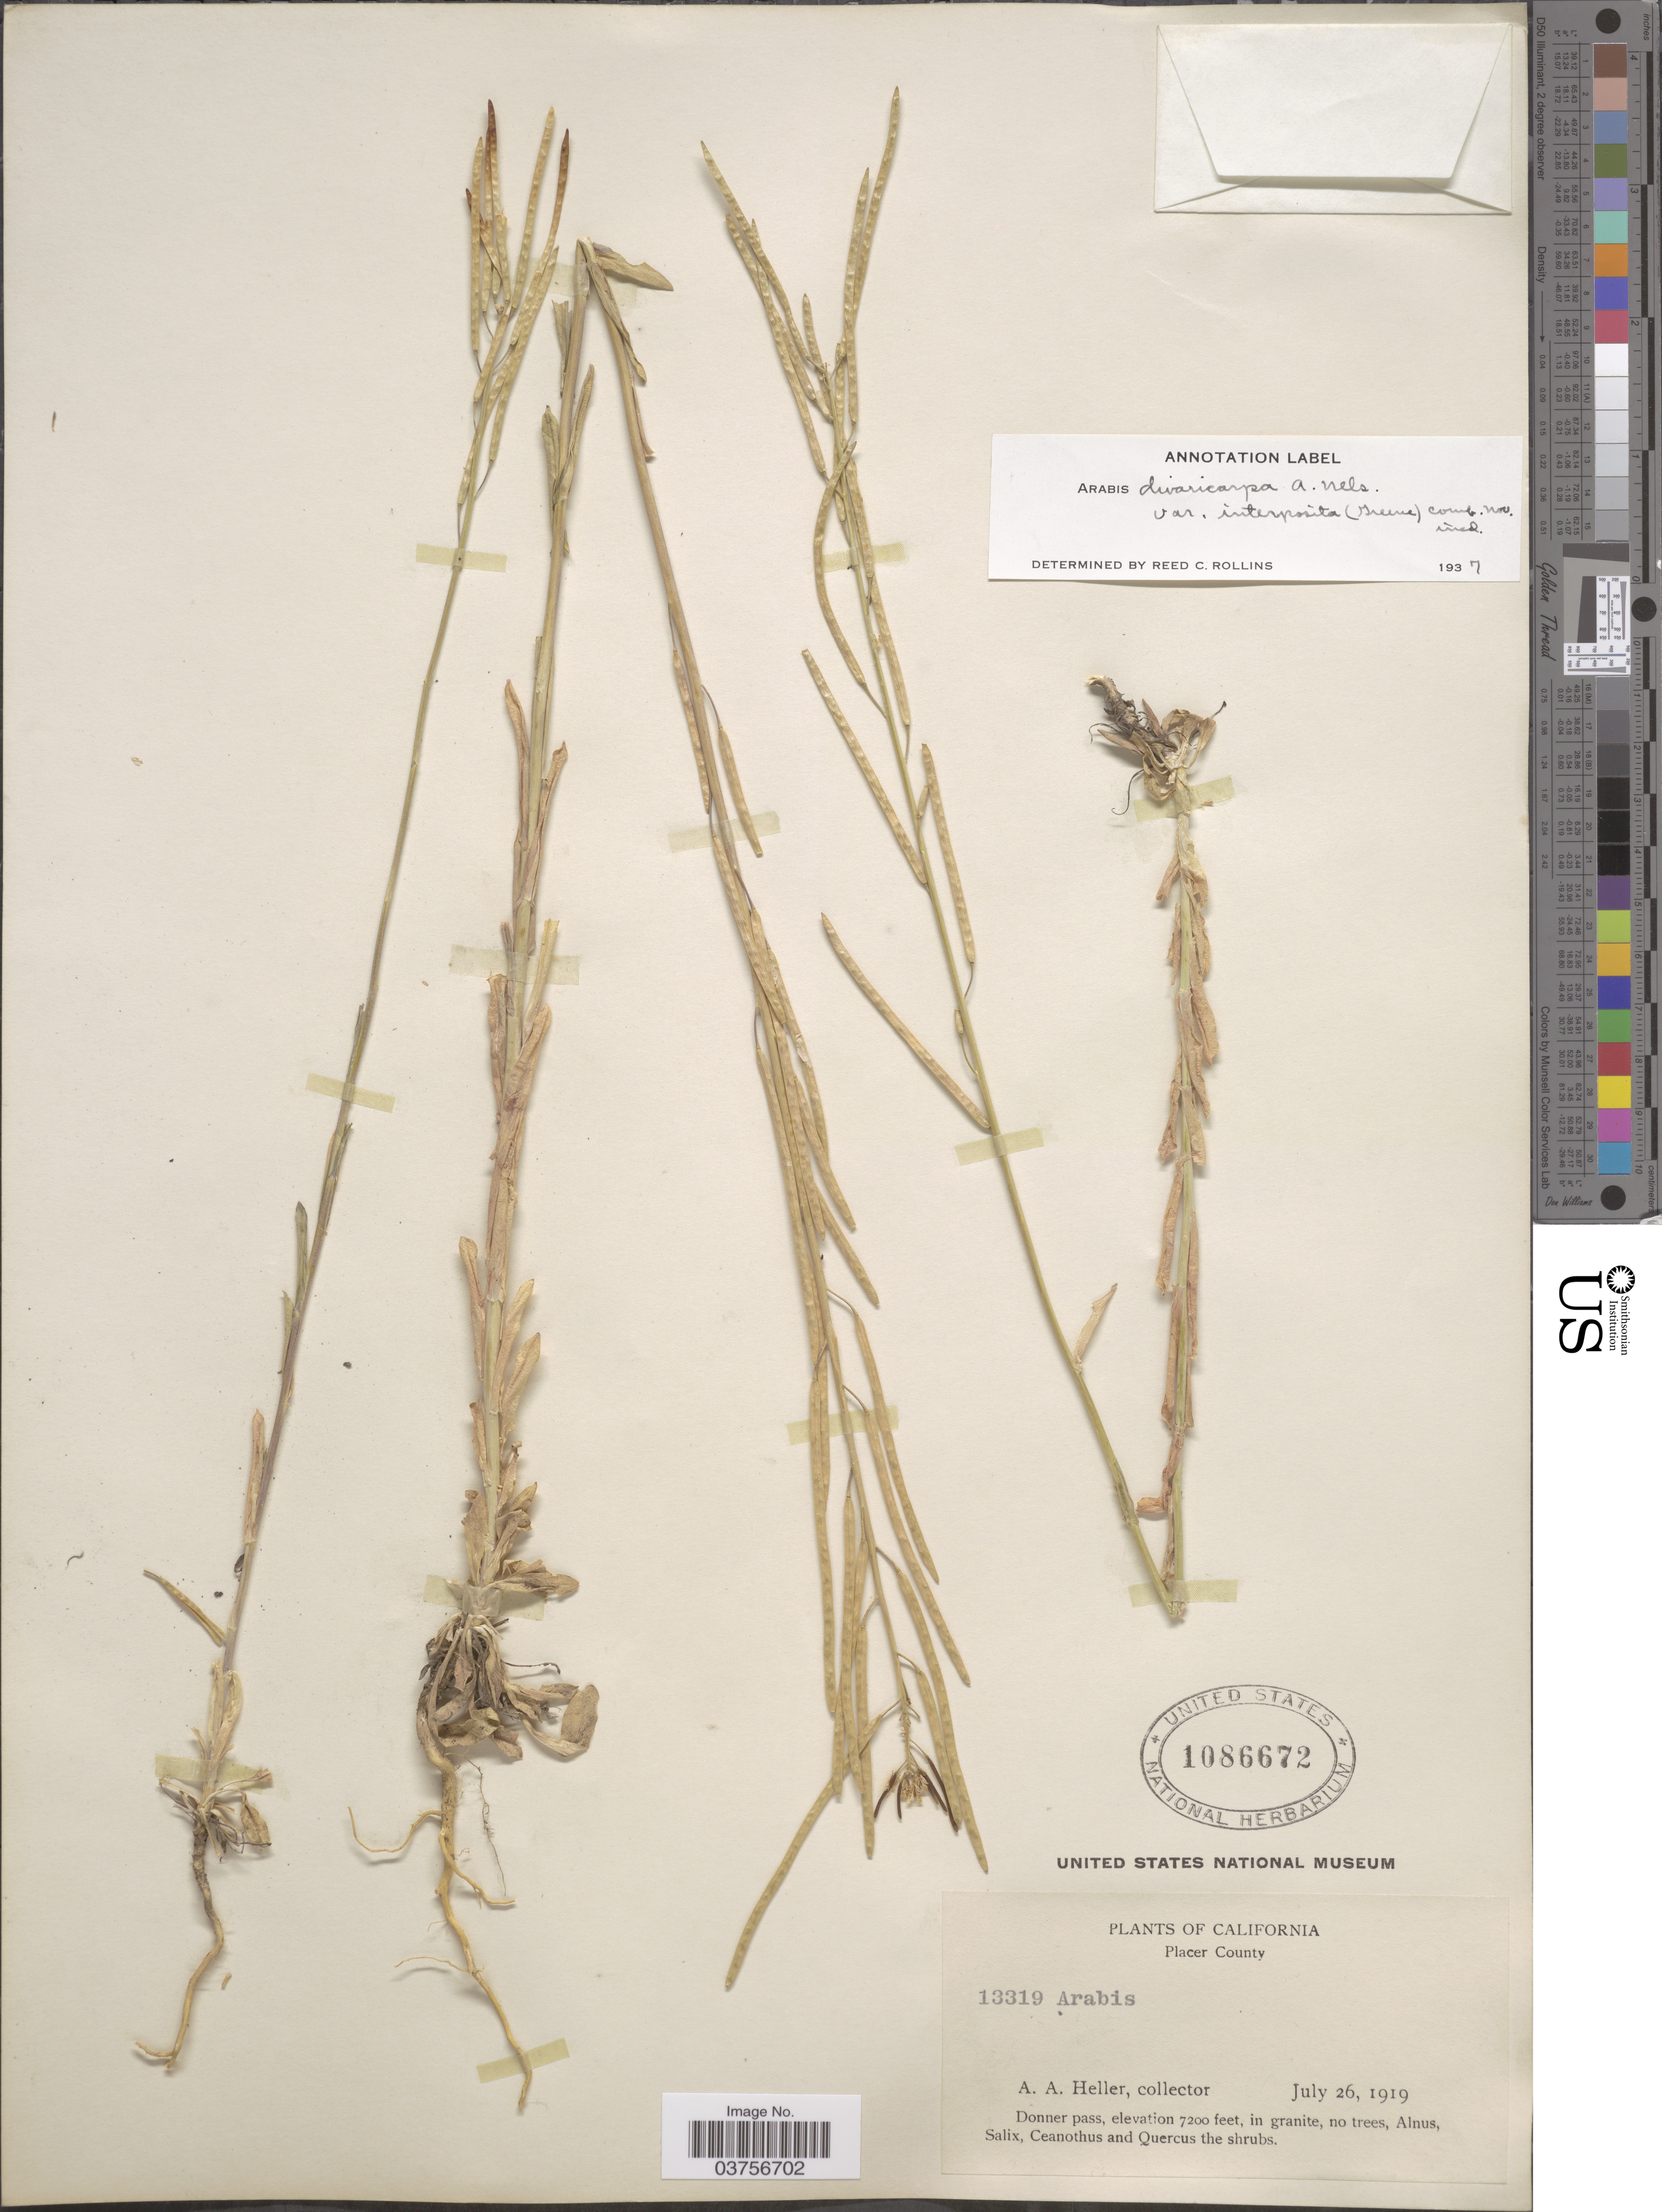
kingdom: Plantae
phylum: Tracheophyta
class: Magnoliopsida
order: Brassicales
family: Brassicaceae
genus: Arabis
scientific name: Arabis divaricarpa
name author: A. Nelson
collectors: A. A. Heller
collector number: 13319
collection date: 1919-07-26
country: United States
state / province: California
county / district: Placer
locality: Placer County. Donner pass.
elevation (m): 2195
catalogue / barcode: US 1086672